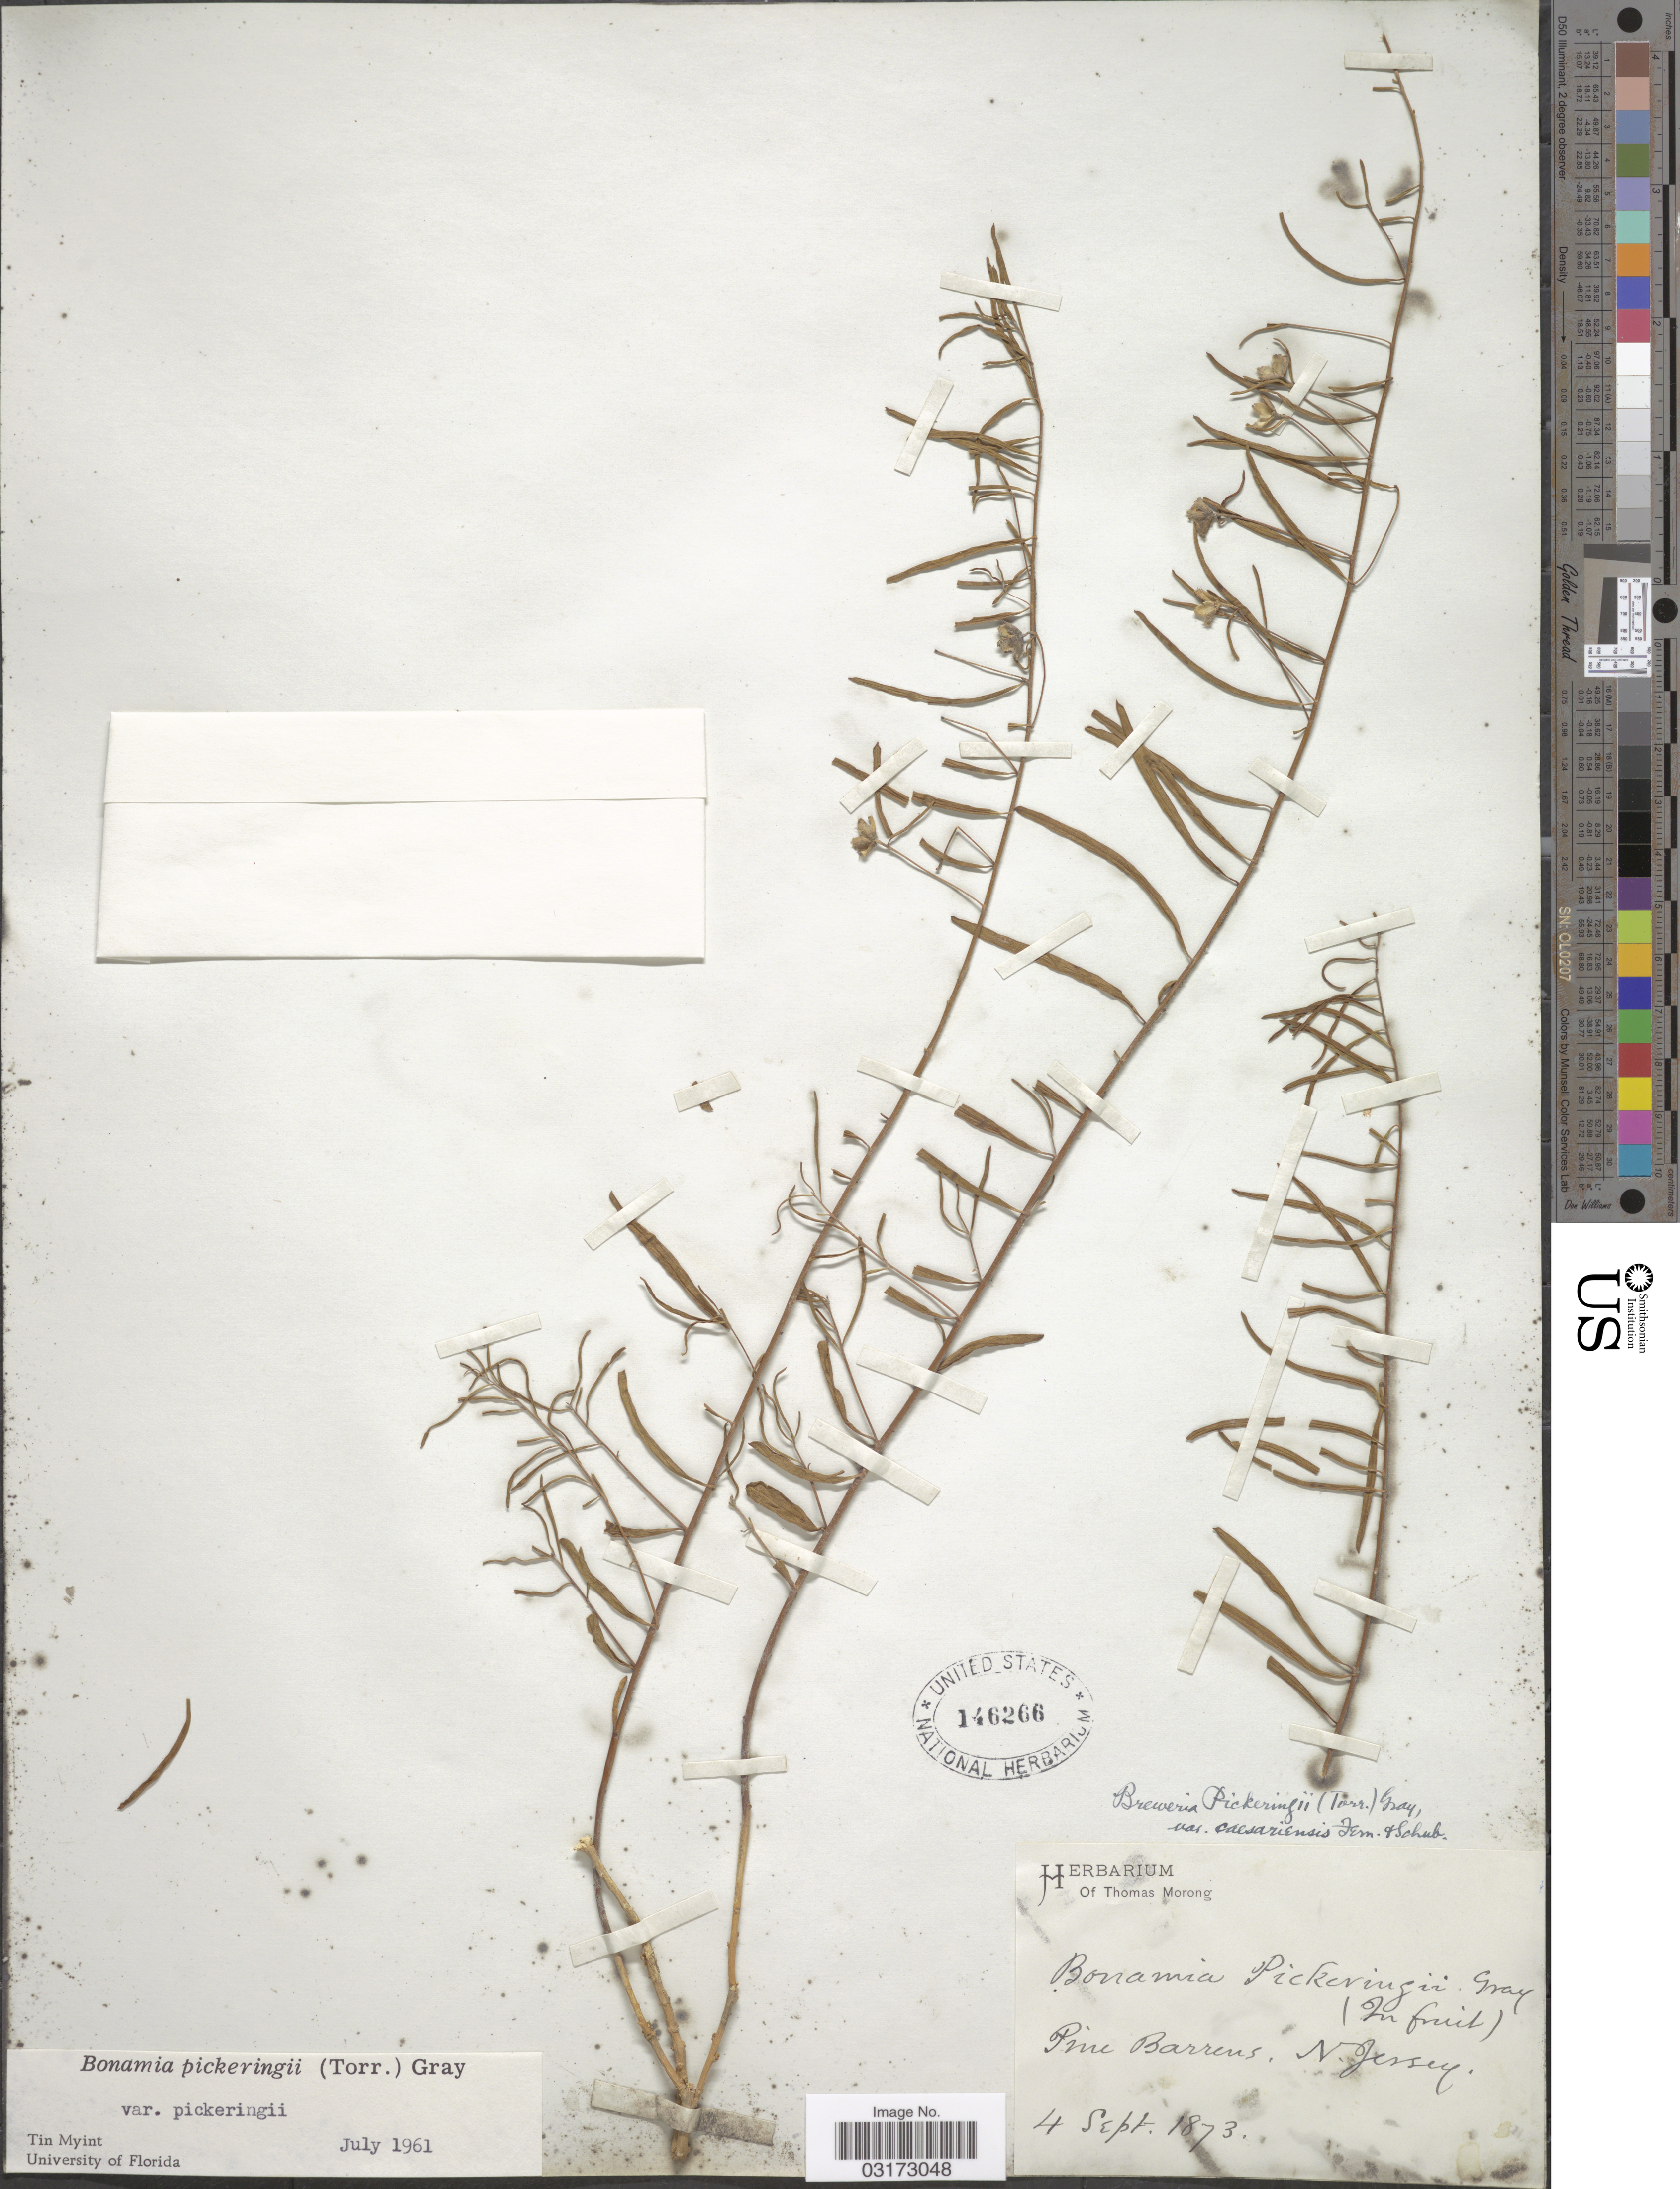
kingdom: Plantae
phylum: Tracheophyta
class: Magnoliopsida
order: Solanales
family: Convolvulaceae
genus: Stylisma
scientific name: Stylisma pickeringii var. pickeringii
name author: (Torr. ex M.A. Curtis) A. Gray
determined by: Strong, Mark T., (BOT), Smithsonian Institution - National Museum of Natural History (UNITED STATES)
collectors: ex Herb. T. Morong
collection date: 1873-09-04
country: United States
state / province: New Jersey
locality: Pine Barrens.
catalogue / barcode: US 146266